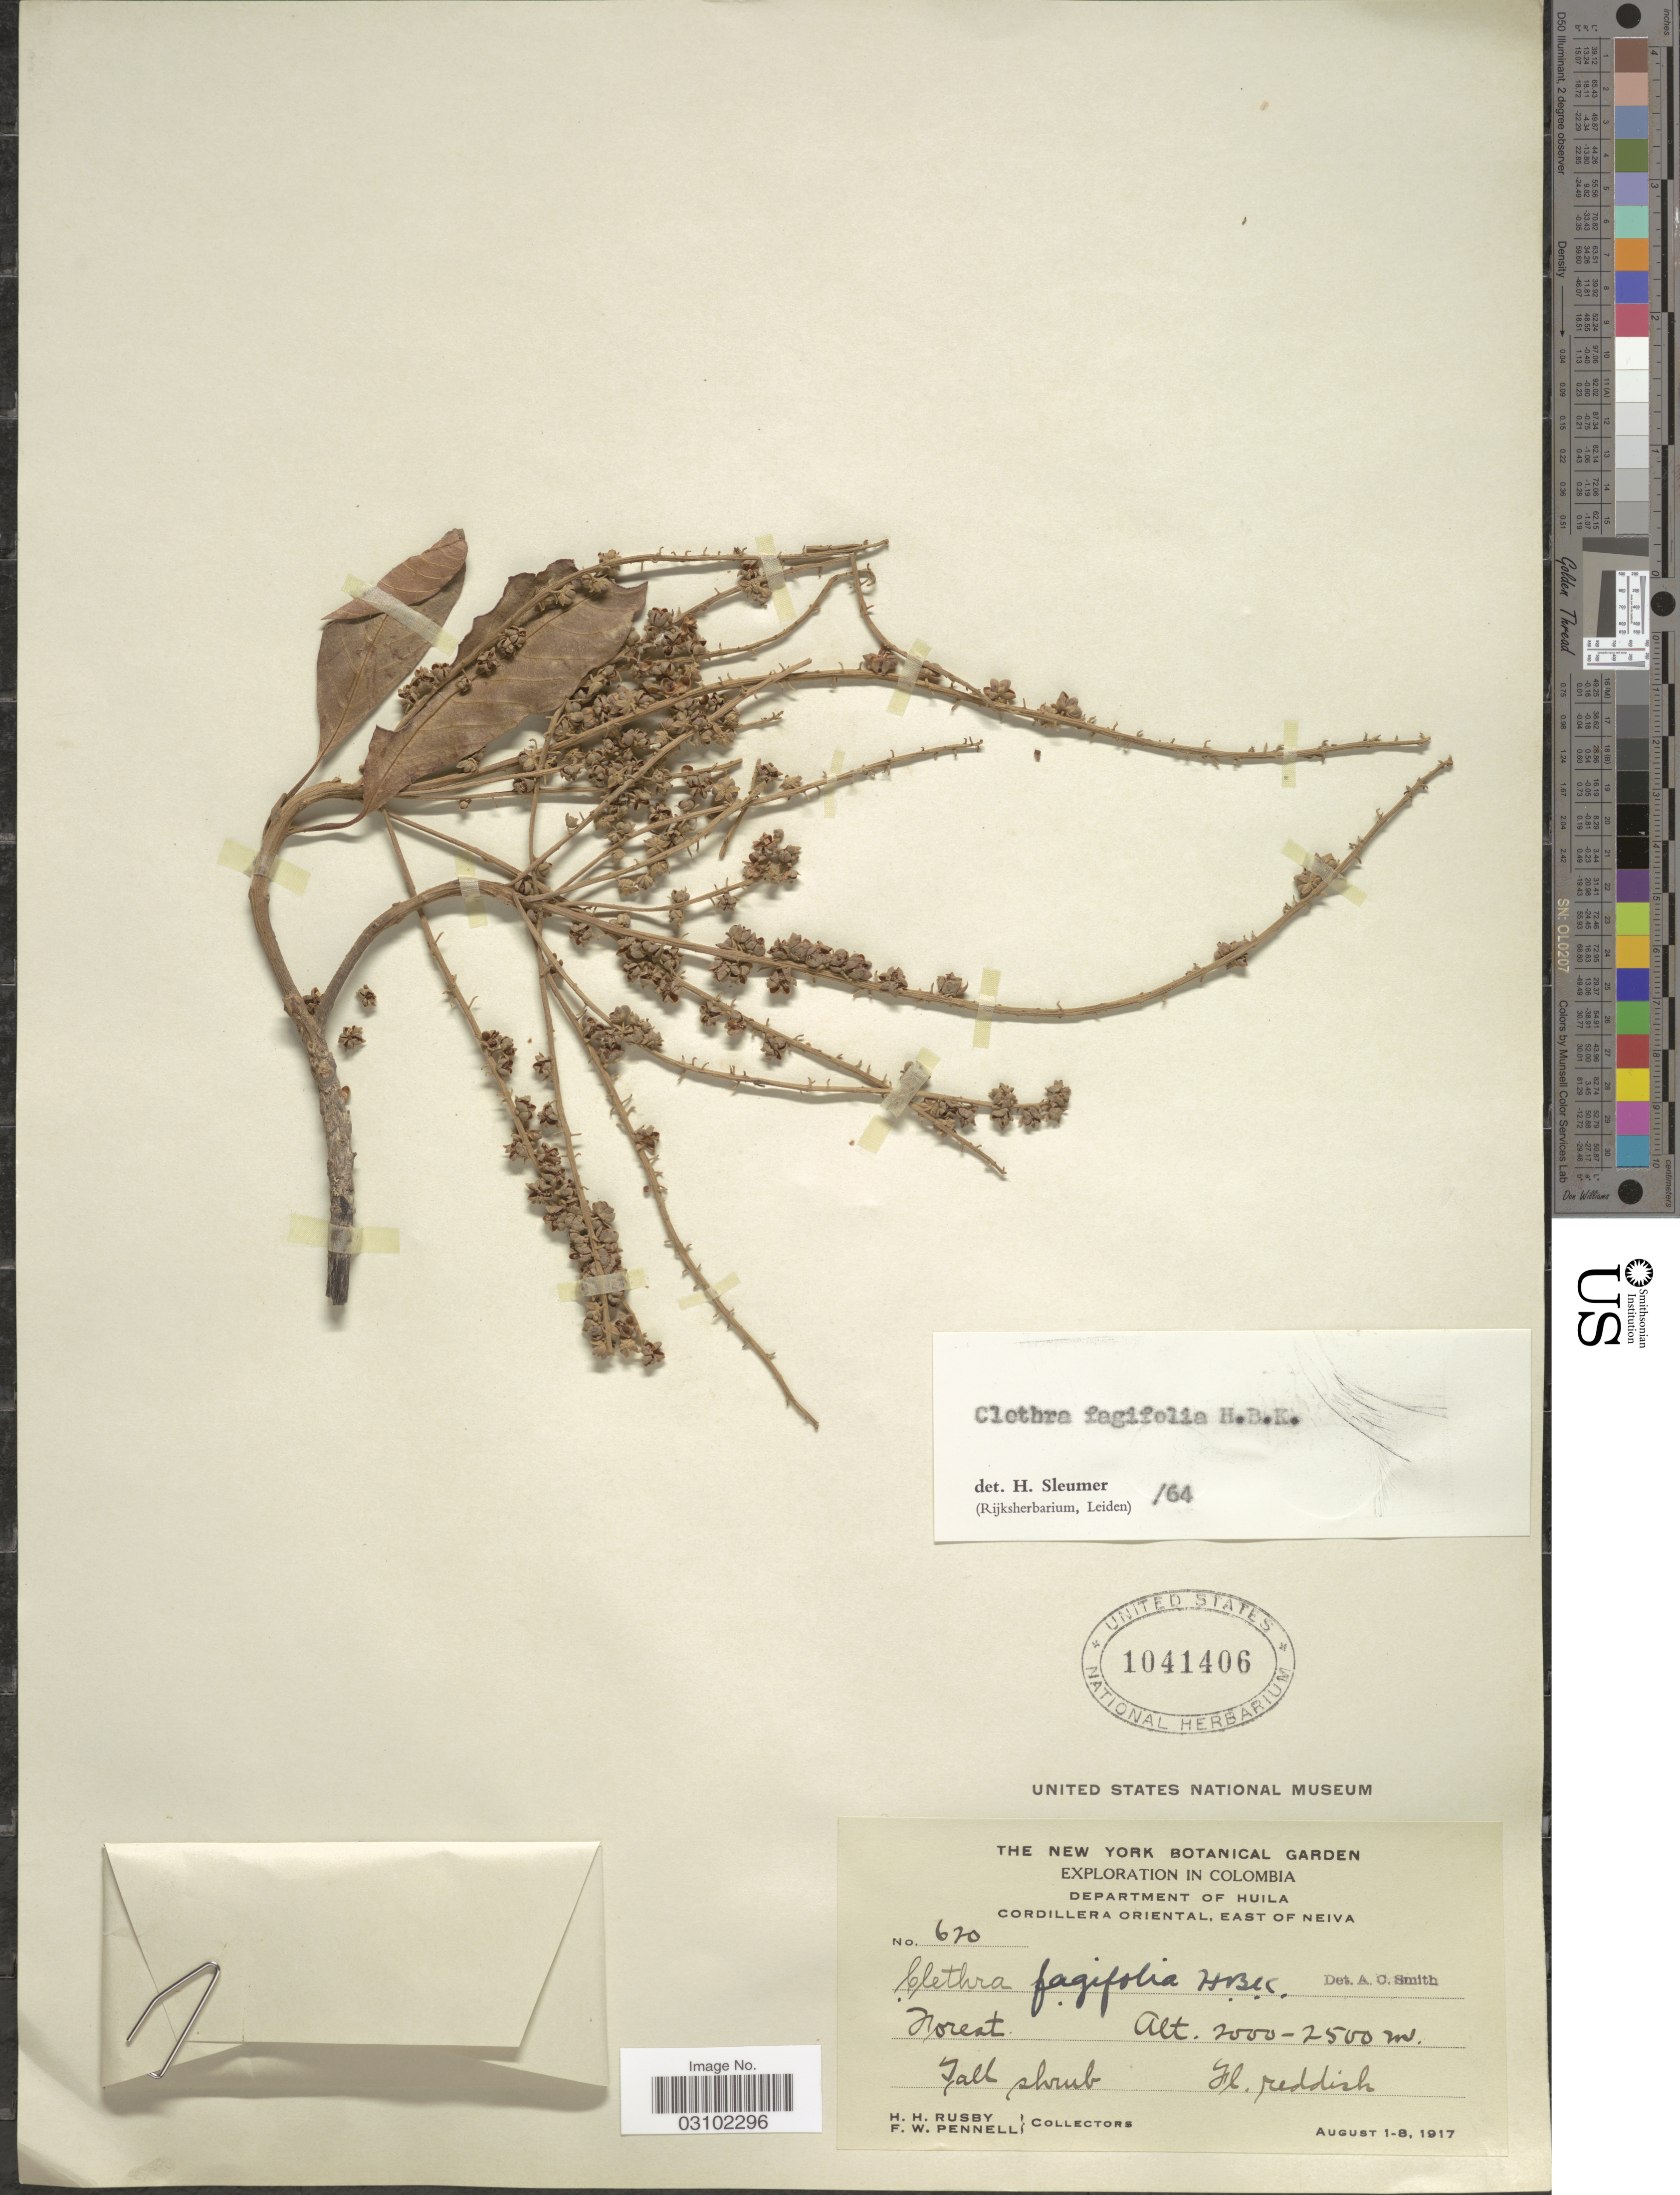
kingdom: Plantae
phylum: Tracheophyta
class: Magnoliopsida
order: Ericales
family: Clethraceae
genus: Clethra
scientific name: Clethra fagifolia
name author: Kunth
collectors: H. H. Rusby & F. W. Pennell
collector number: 620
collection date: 1917-08-01/1917-08-08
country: Colombia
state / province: Huila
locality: Department of Huila, Cordillera Oriental, East of Neiva.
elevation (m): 2000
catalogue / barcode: US 1041406